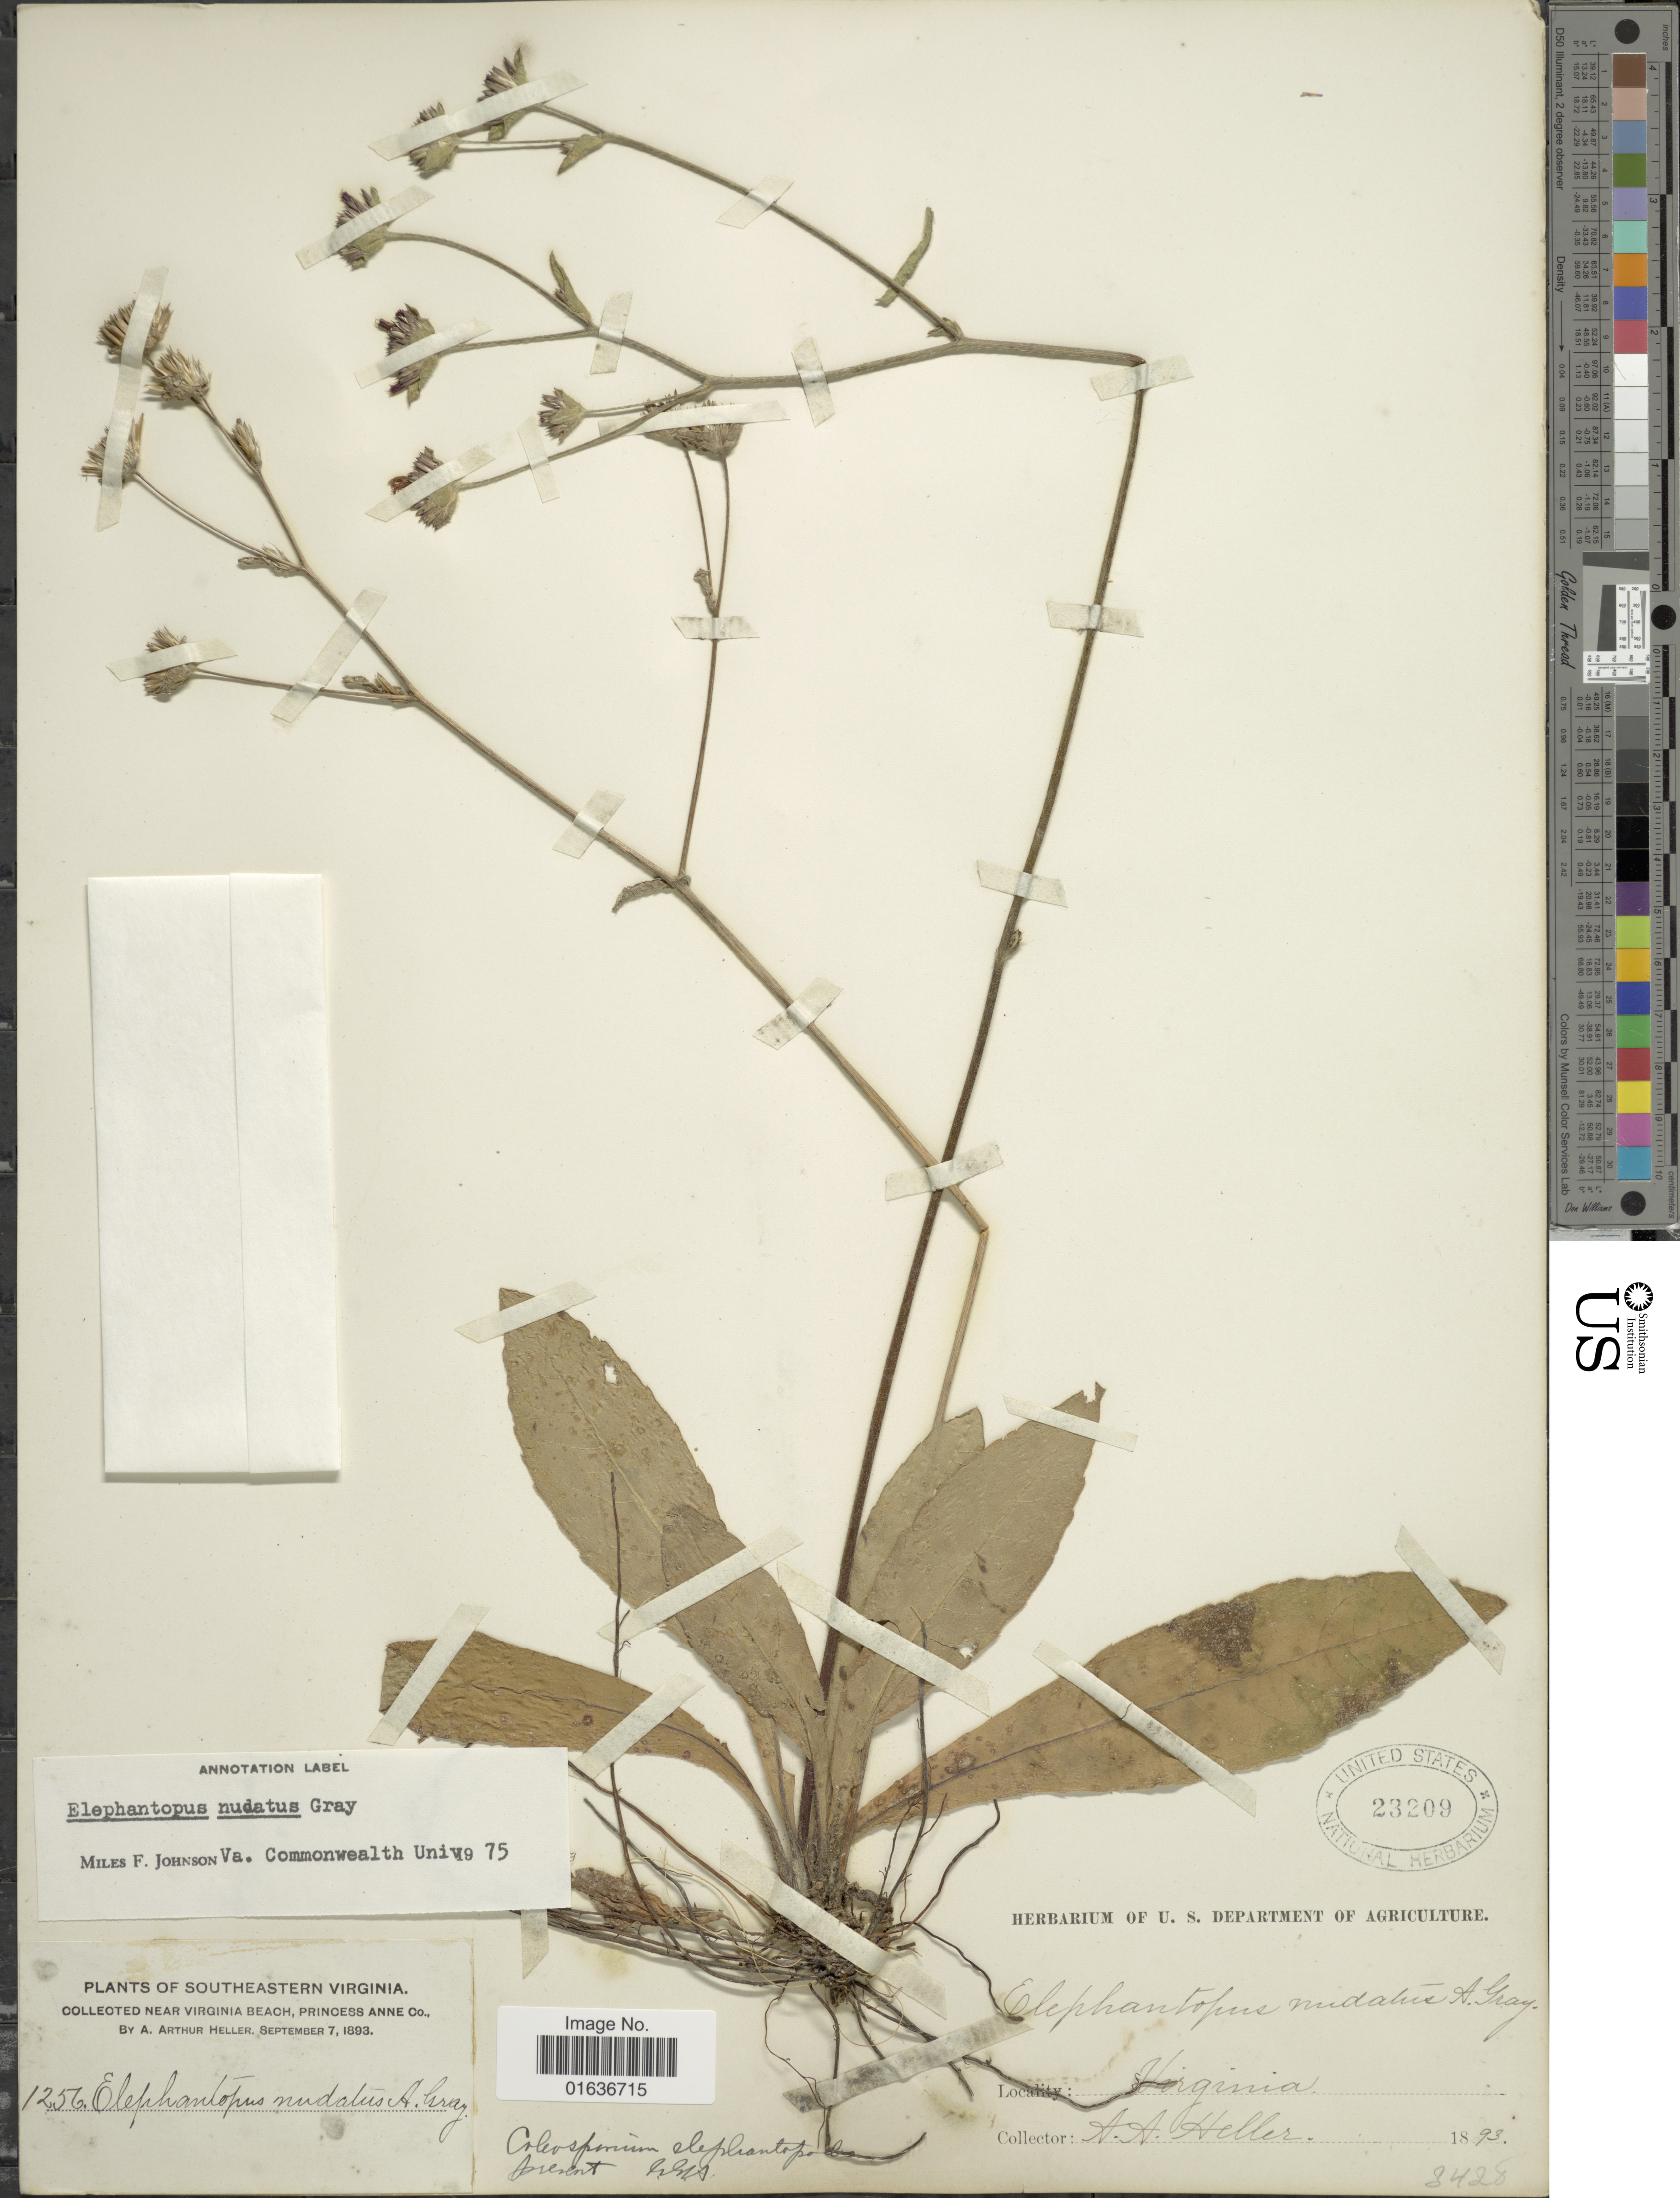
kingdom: Plantae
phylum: Tracheophyta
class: Magnoliopsida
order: Asterales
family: Asteraceae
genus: Elephantopus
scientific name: Elephantopus nudatus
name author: A. Gray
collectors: A. A. Heller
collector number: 1256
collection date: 1893-09-07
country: United States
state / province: Virginia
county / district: City of Virginia Beach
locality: Southeastern Virginia, near Virginia Beach, Princess Anne (=historic county name) County.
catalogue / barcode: US 23209